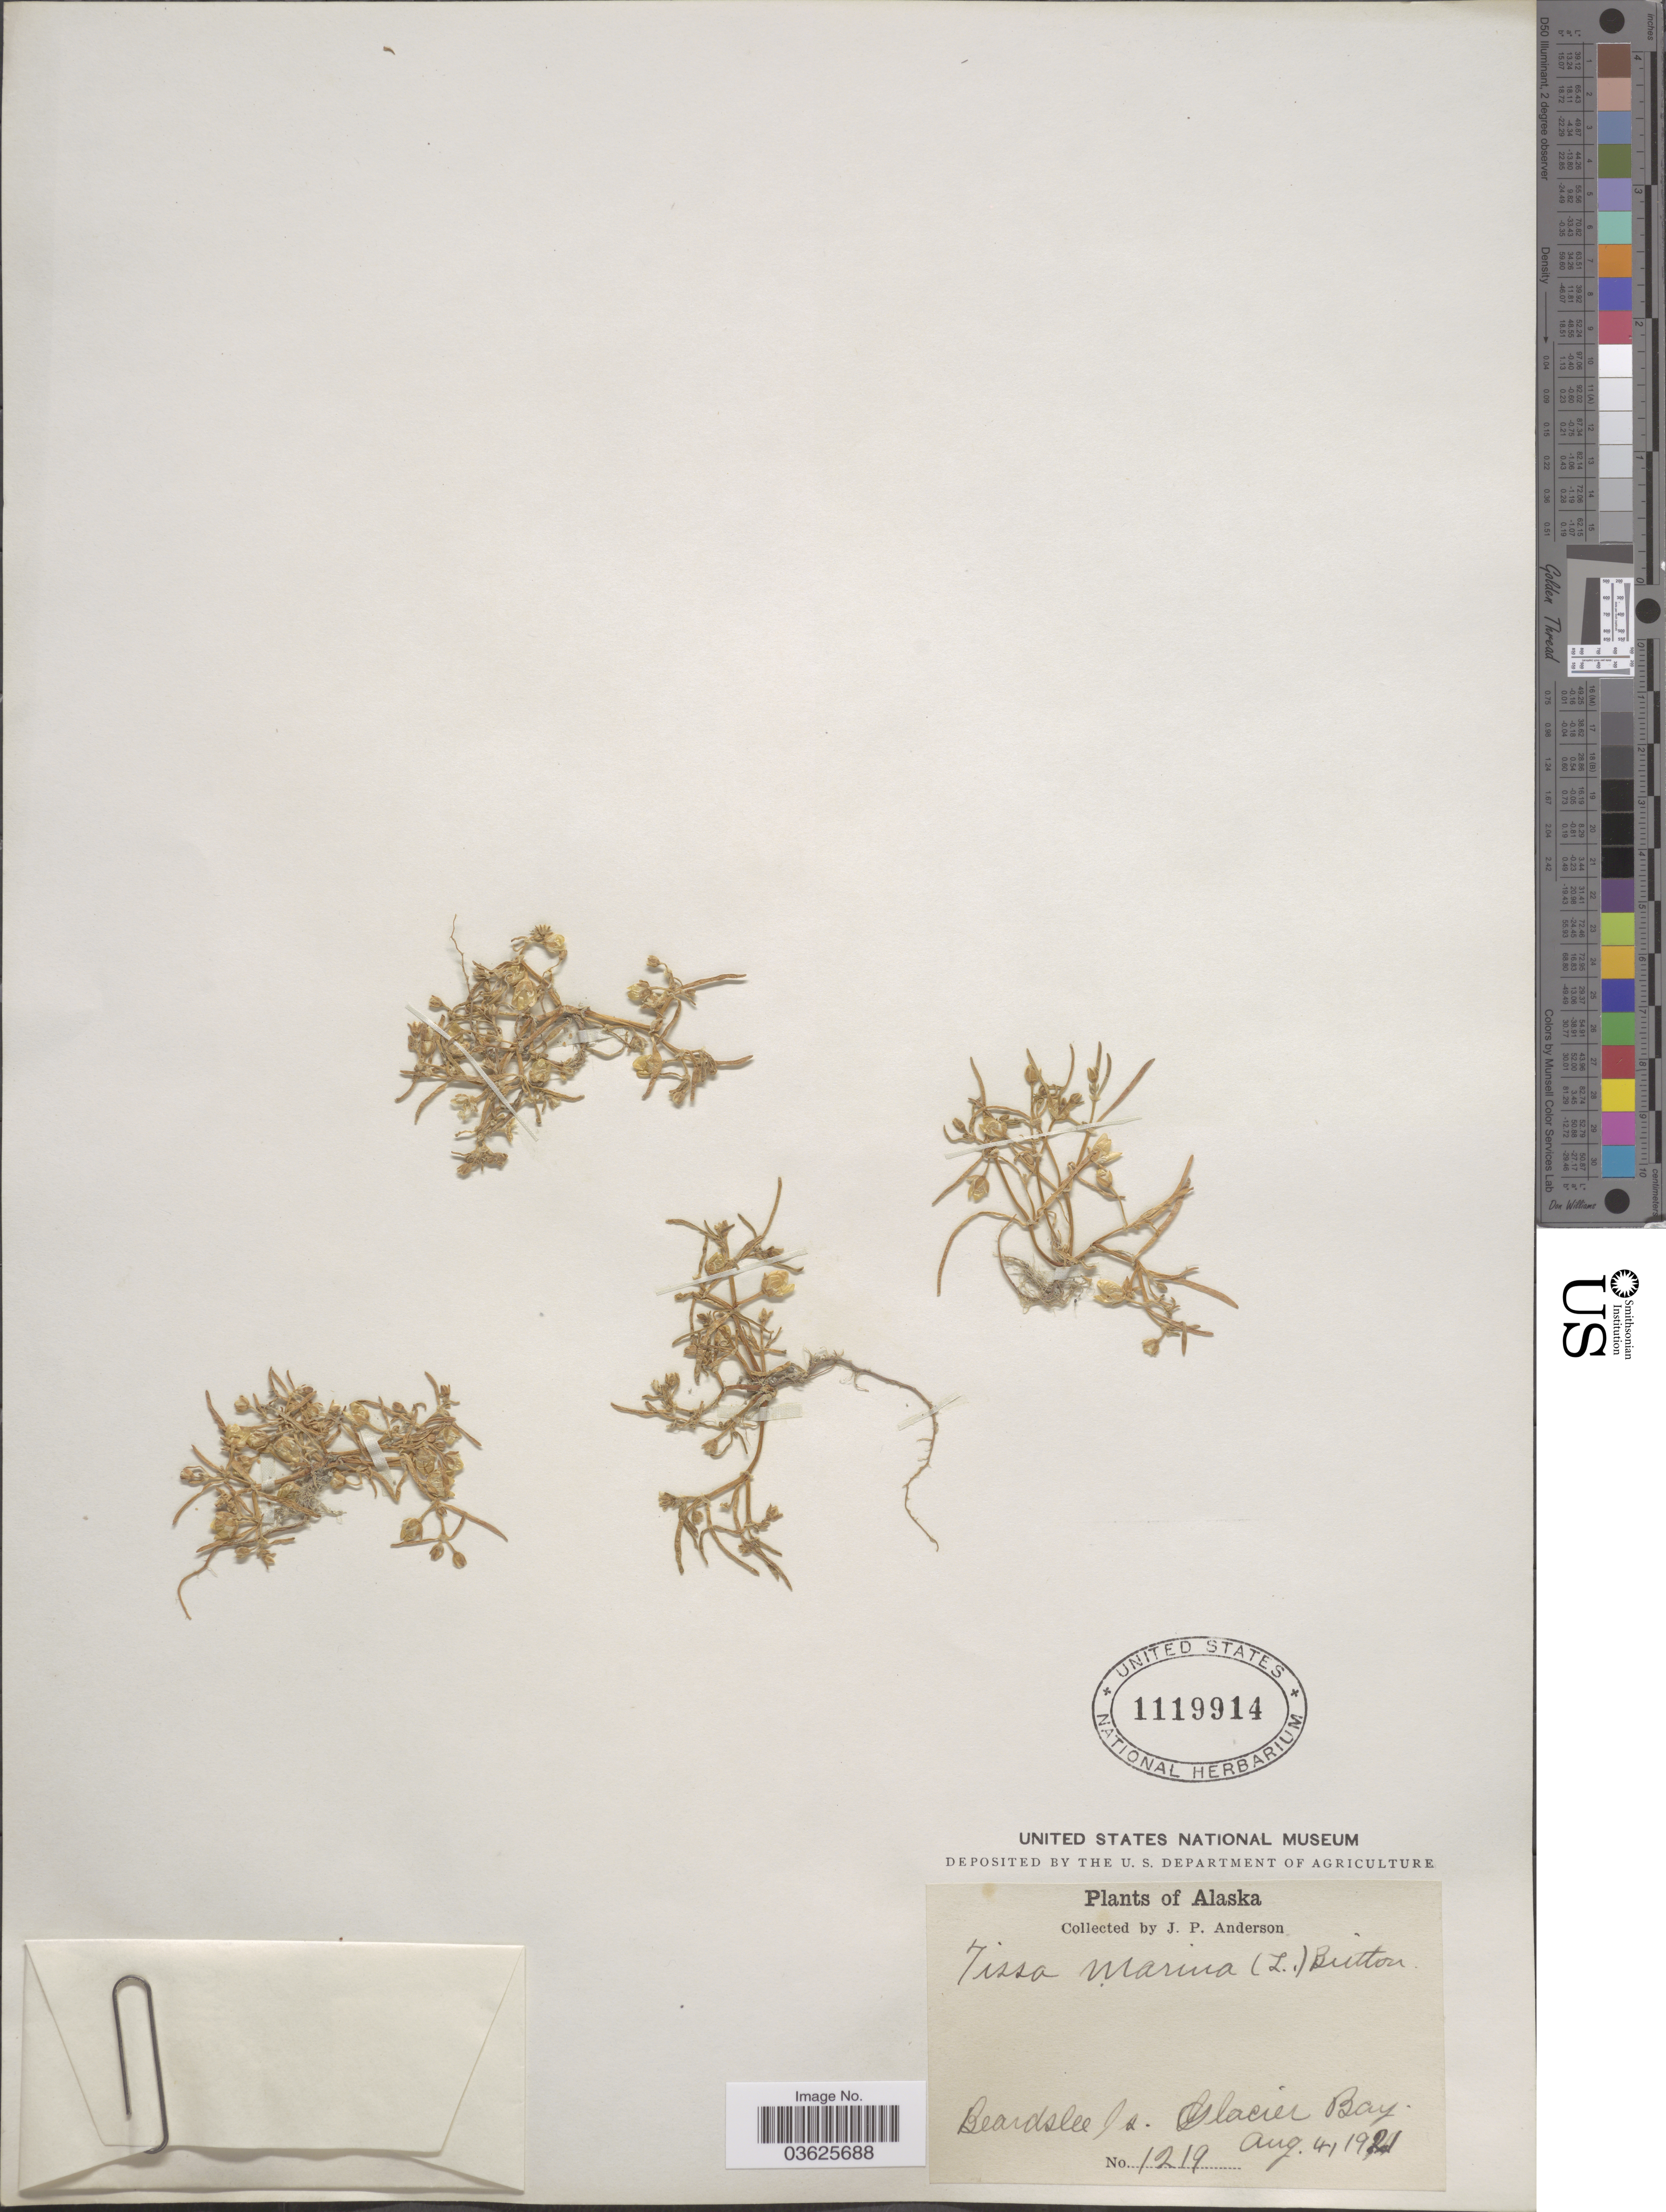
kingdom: Plantae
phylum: Tracheophyta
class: Magnoliopsida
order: Caryophyllales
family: Caryophyllaceae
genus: Spergularia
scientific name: Spergularia marina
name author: (L.) Griseb.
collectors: J. P. Anderson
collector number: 1219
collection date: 1921-08-04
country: United States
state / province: Alaska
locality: Beardslee Is. Glacier Bay.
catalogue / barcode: US 1119914